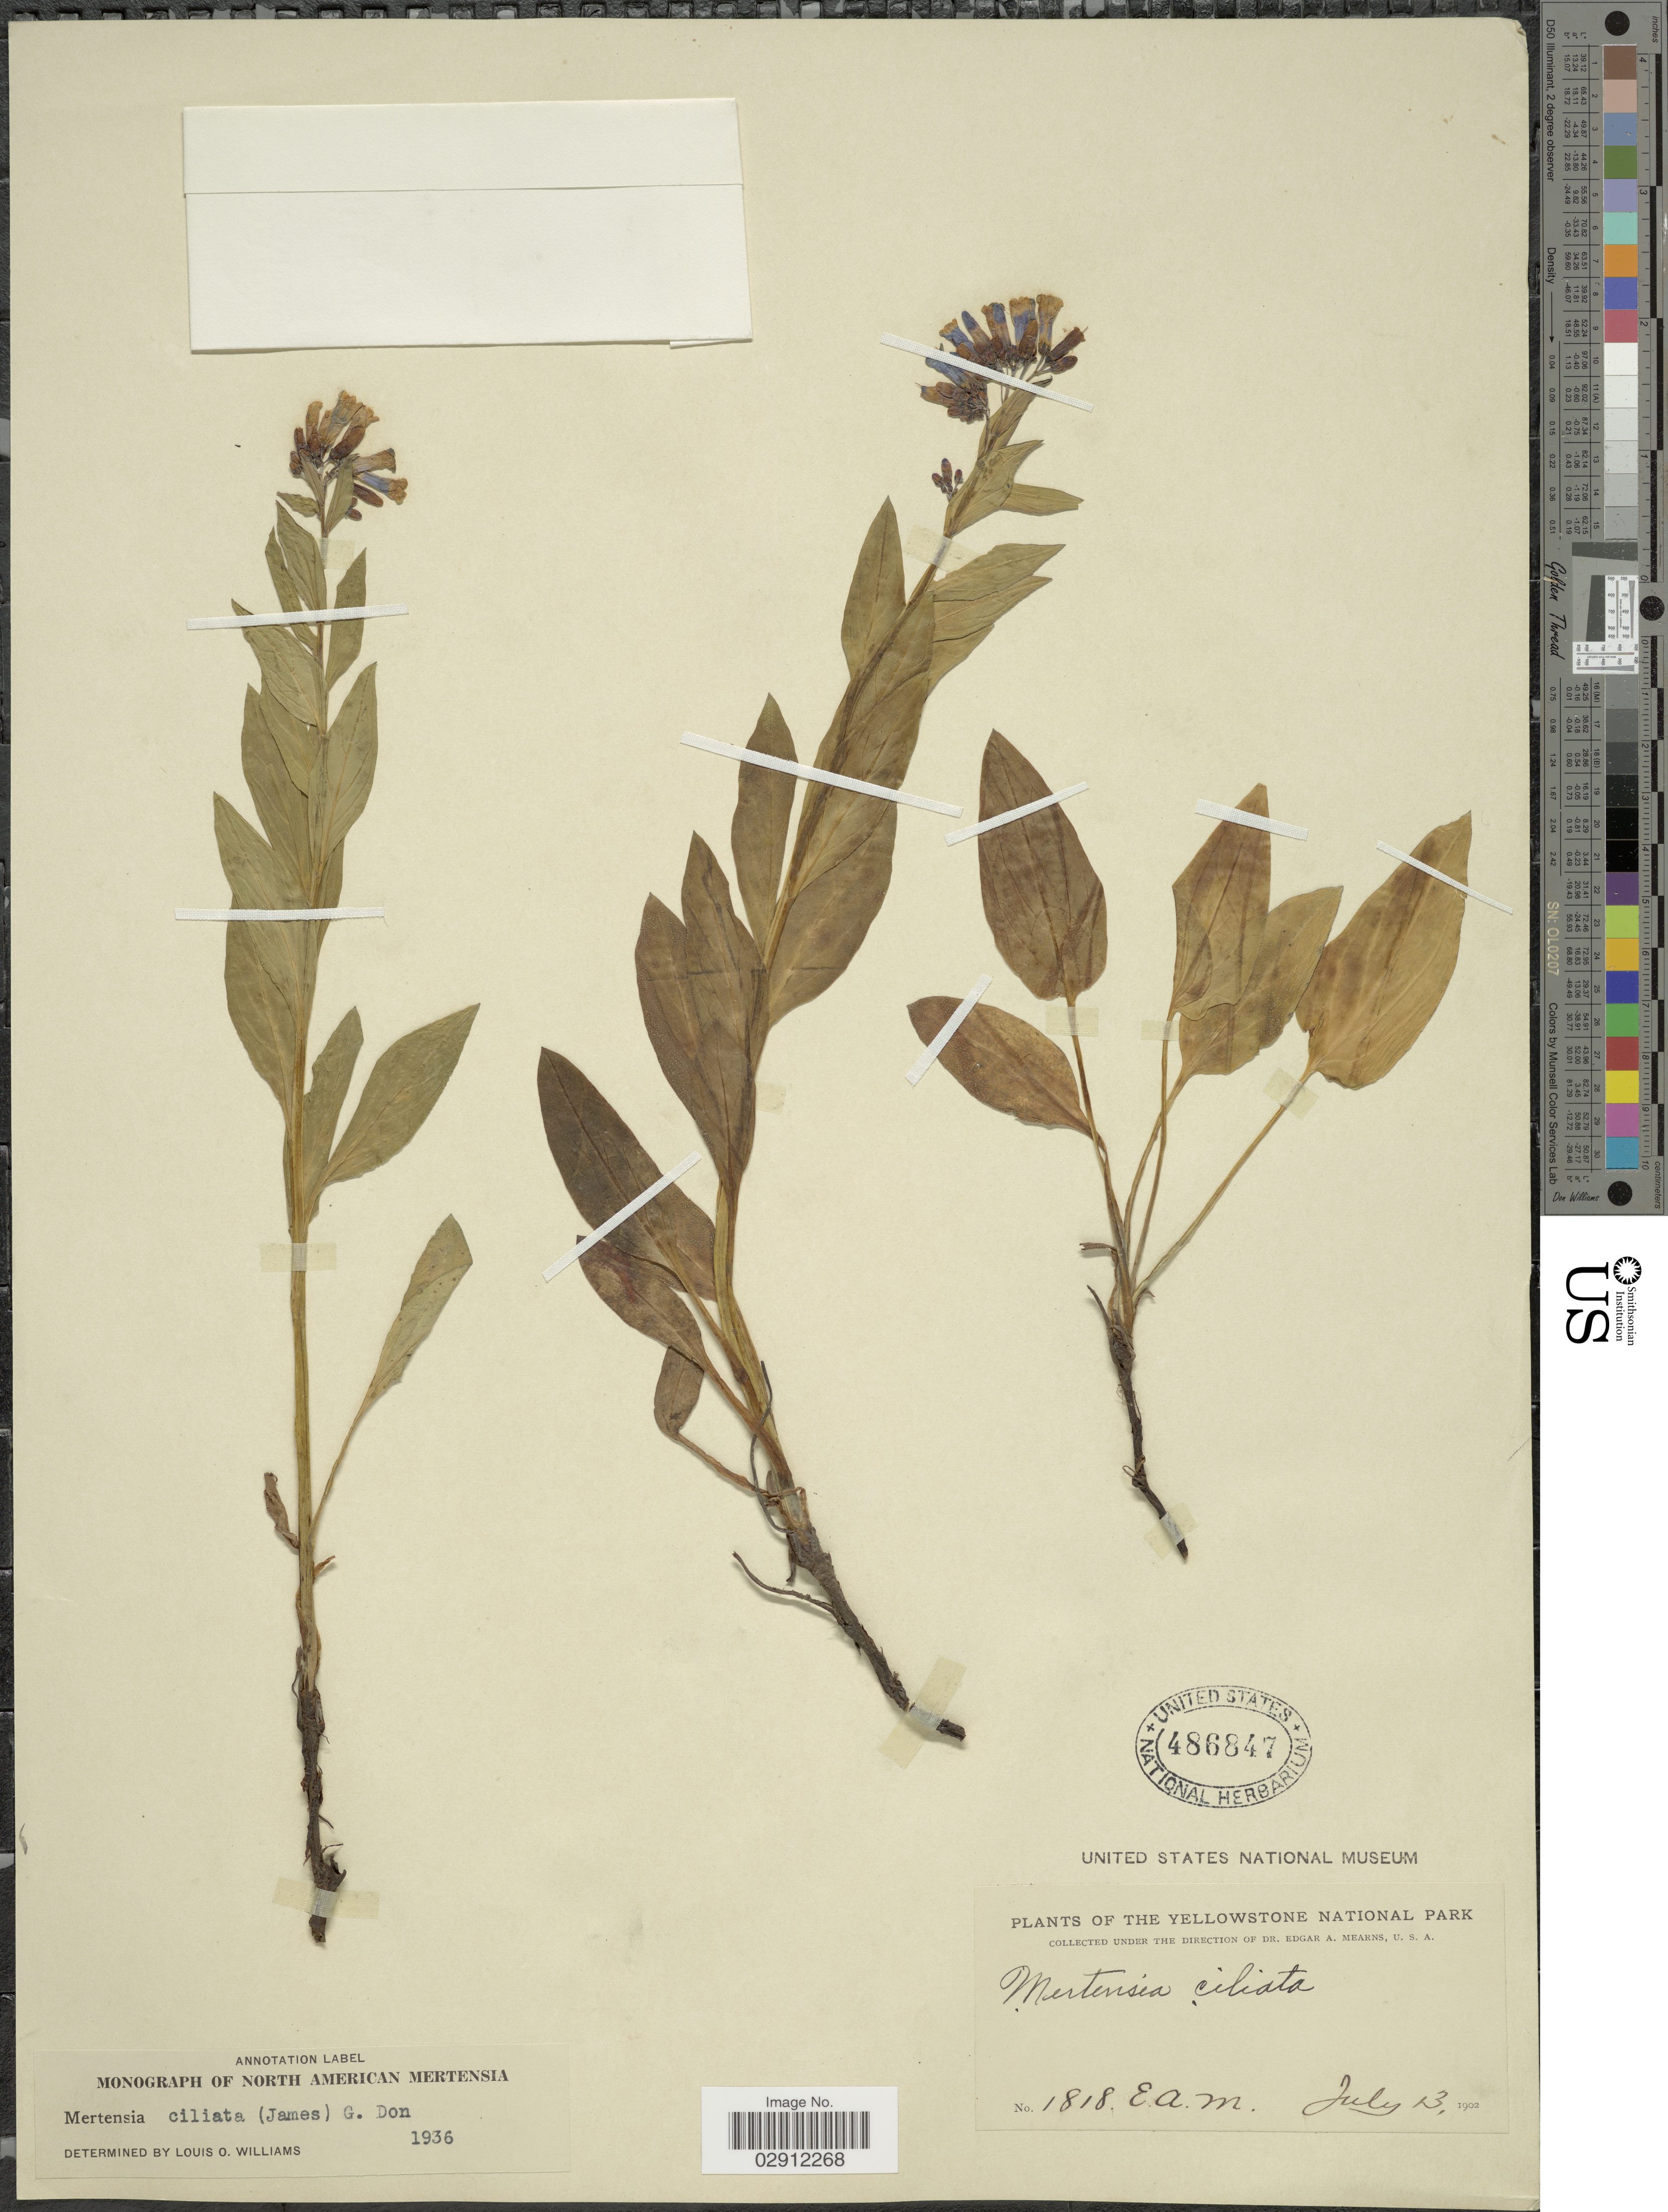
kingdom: Plantae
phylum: Tracheophyta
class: Magnoliopsida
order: Boraginales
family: Boraginaceae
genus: Mertensia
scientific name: Mertensia ciliata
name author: (James) G. Don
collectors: E. A. Mearns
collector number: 1818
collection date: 1902-07-13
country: United States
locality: The Yellowstone National Park.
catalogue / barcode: US 486847